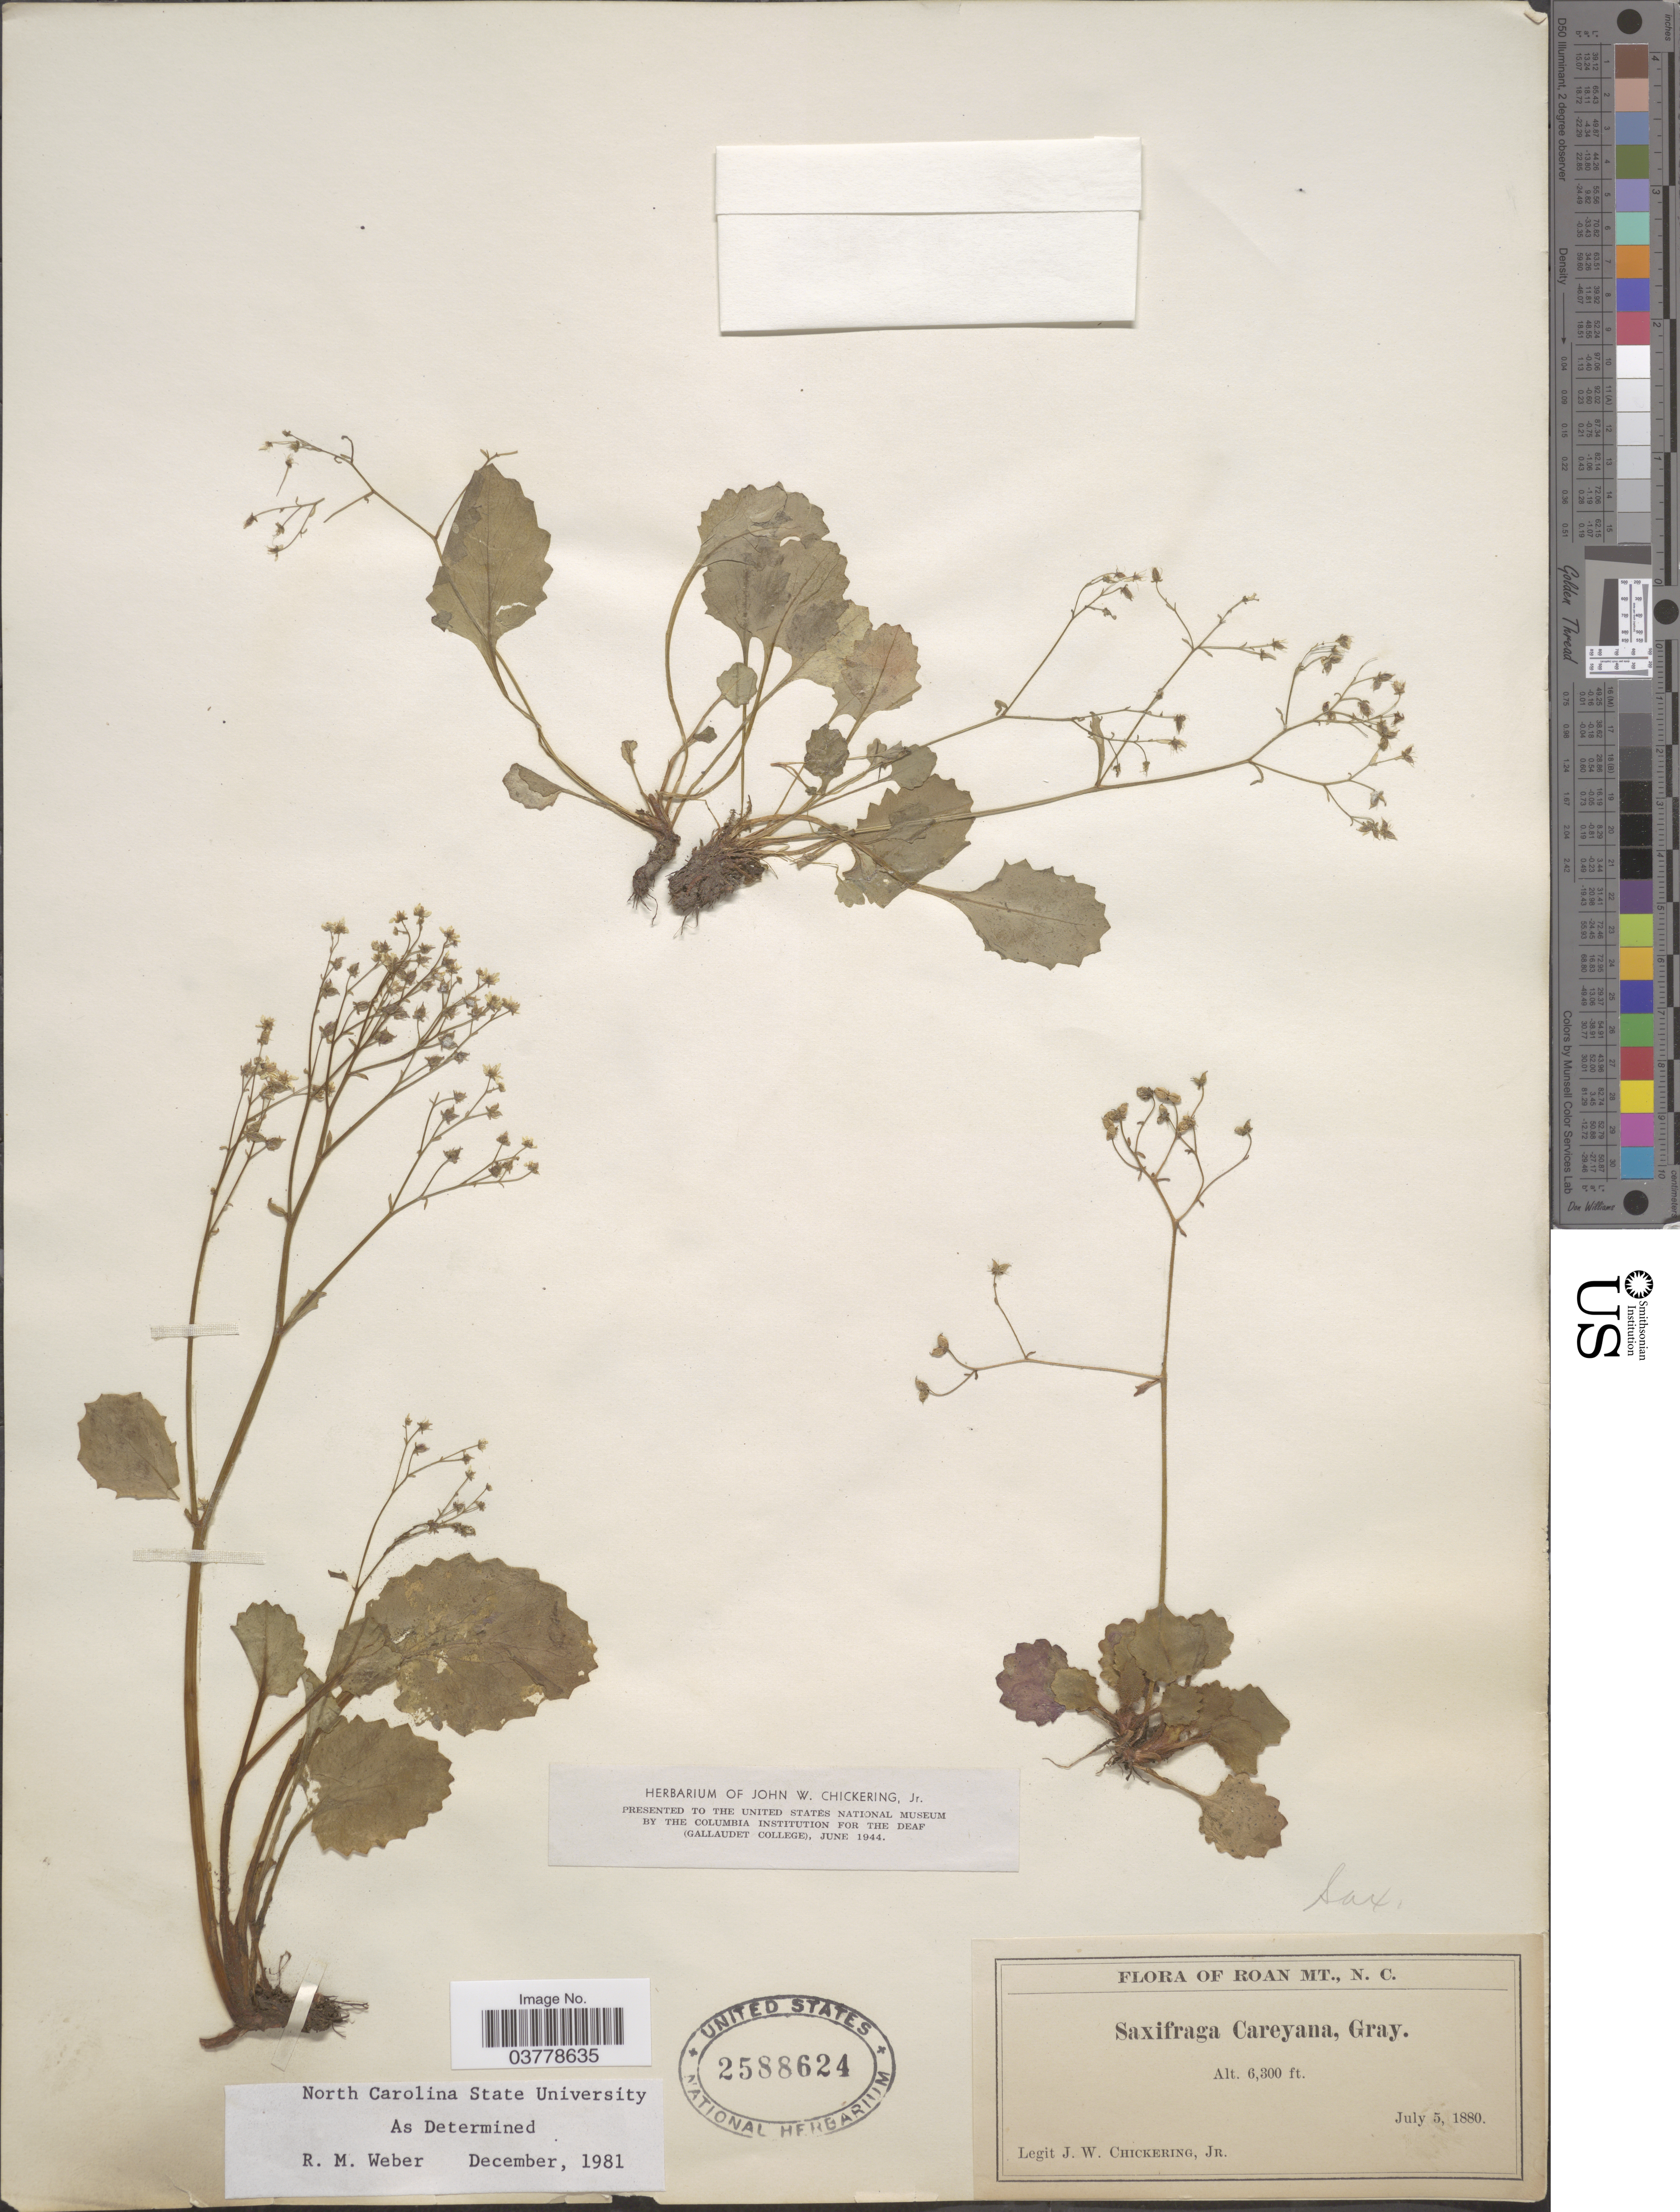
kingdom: Plantae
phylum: Tracheophyta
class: Magnoliopsida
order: Saxifragales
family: Saxifragaceae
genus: Saxifraga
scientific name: Saxifraga careyana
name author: A. Gray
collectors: J. Chickering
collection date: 1880-07-05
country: United States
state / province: North Carolina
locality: Roan Mt.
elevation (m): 1920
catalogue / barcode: US 2588624